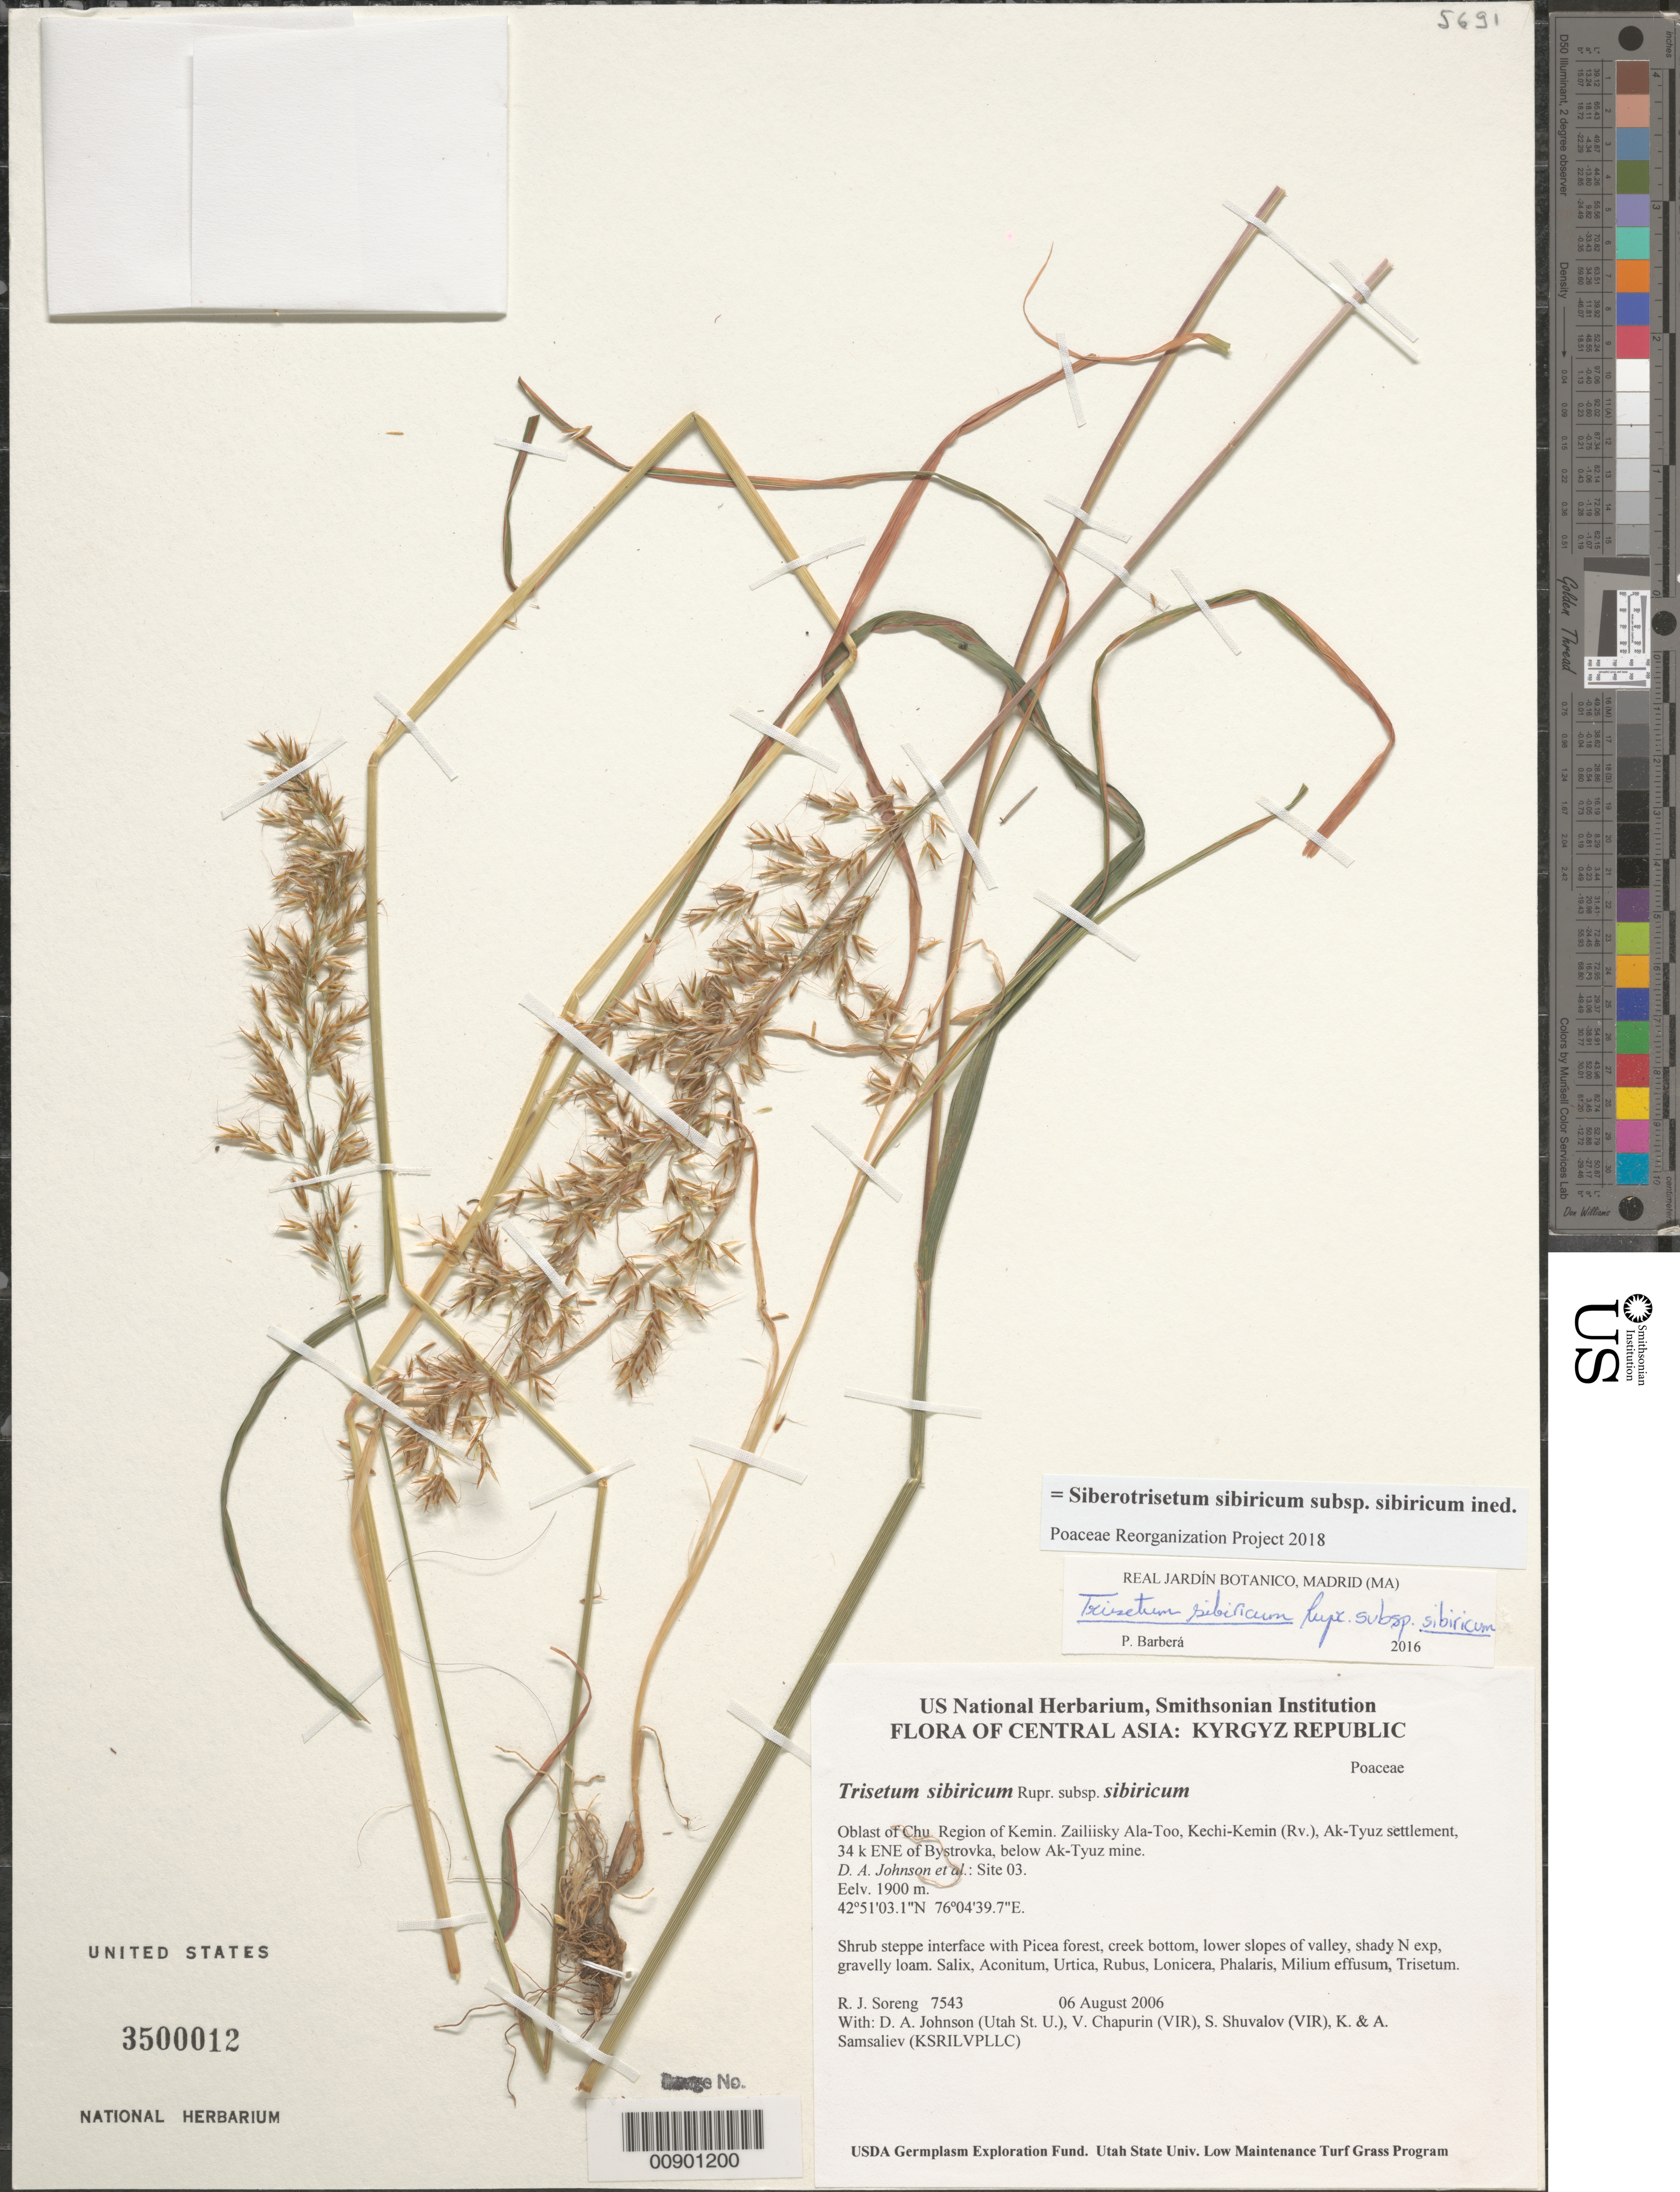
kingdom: Plantae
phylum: Tracheophyta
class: Liliopsida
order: Poales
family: Poaceae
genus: Sibirotrisetum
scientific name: Sibirotrisetum sibiricum subsp. sibiricum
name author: (Rupr.) Barberá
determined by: Poaceae Reorganization Project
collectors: R. J. Soreng, D. Johnson, S. Shuvalov, V. Chapurin, K. Samsaliev & A. Samsaliev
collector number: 7543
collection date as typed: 06 Aug 2006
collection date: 2006-08-06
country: Kyrgyzstan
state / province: Chu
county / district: Kemin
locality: Zailiisky Ala-Too, Kechi-Kemin (Rv.), Ak-Tyuz settlement, 34 km ENE of Bystrovka, below Ak-Tyuz mine.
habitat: Shrub steppe interface with Picea forest, creek bottom, lower slopes of valley, shady N exp, gravelly loam.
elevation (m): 1900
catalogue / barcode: US 3500012